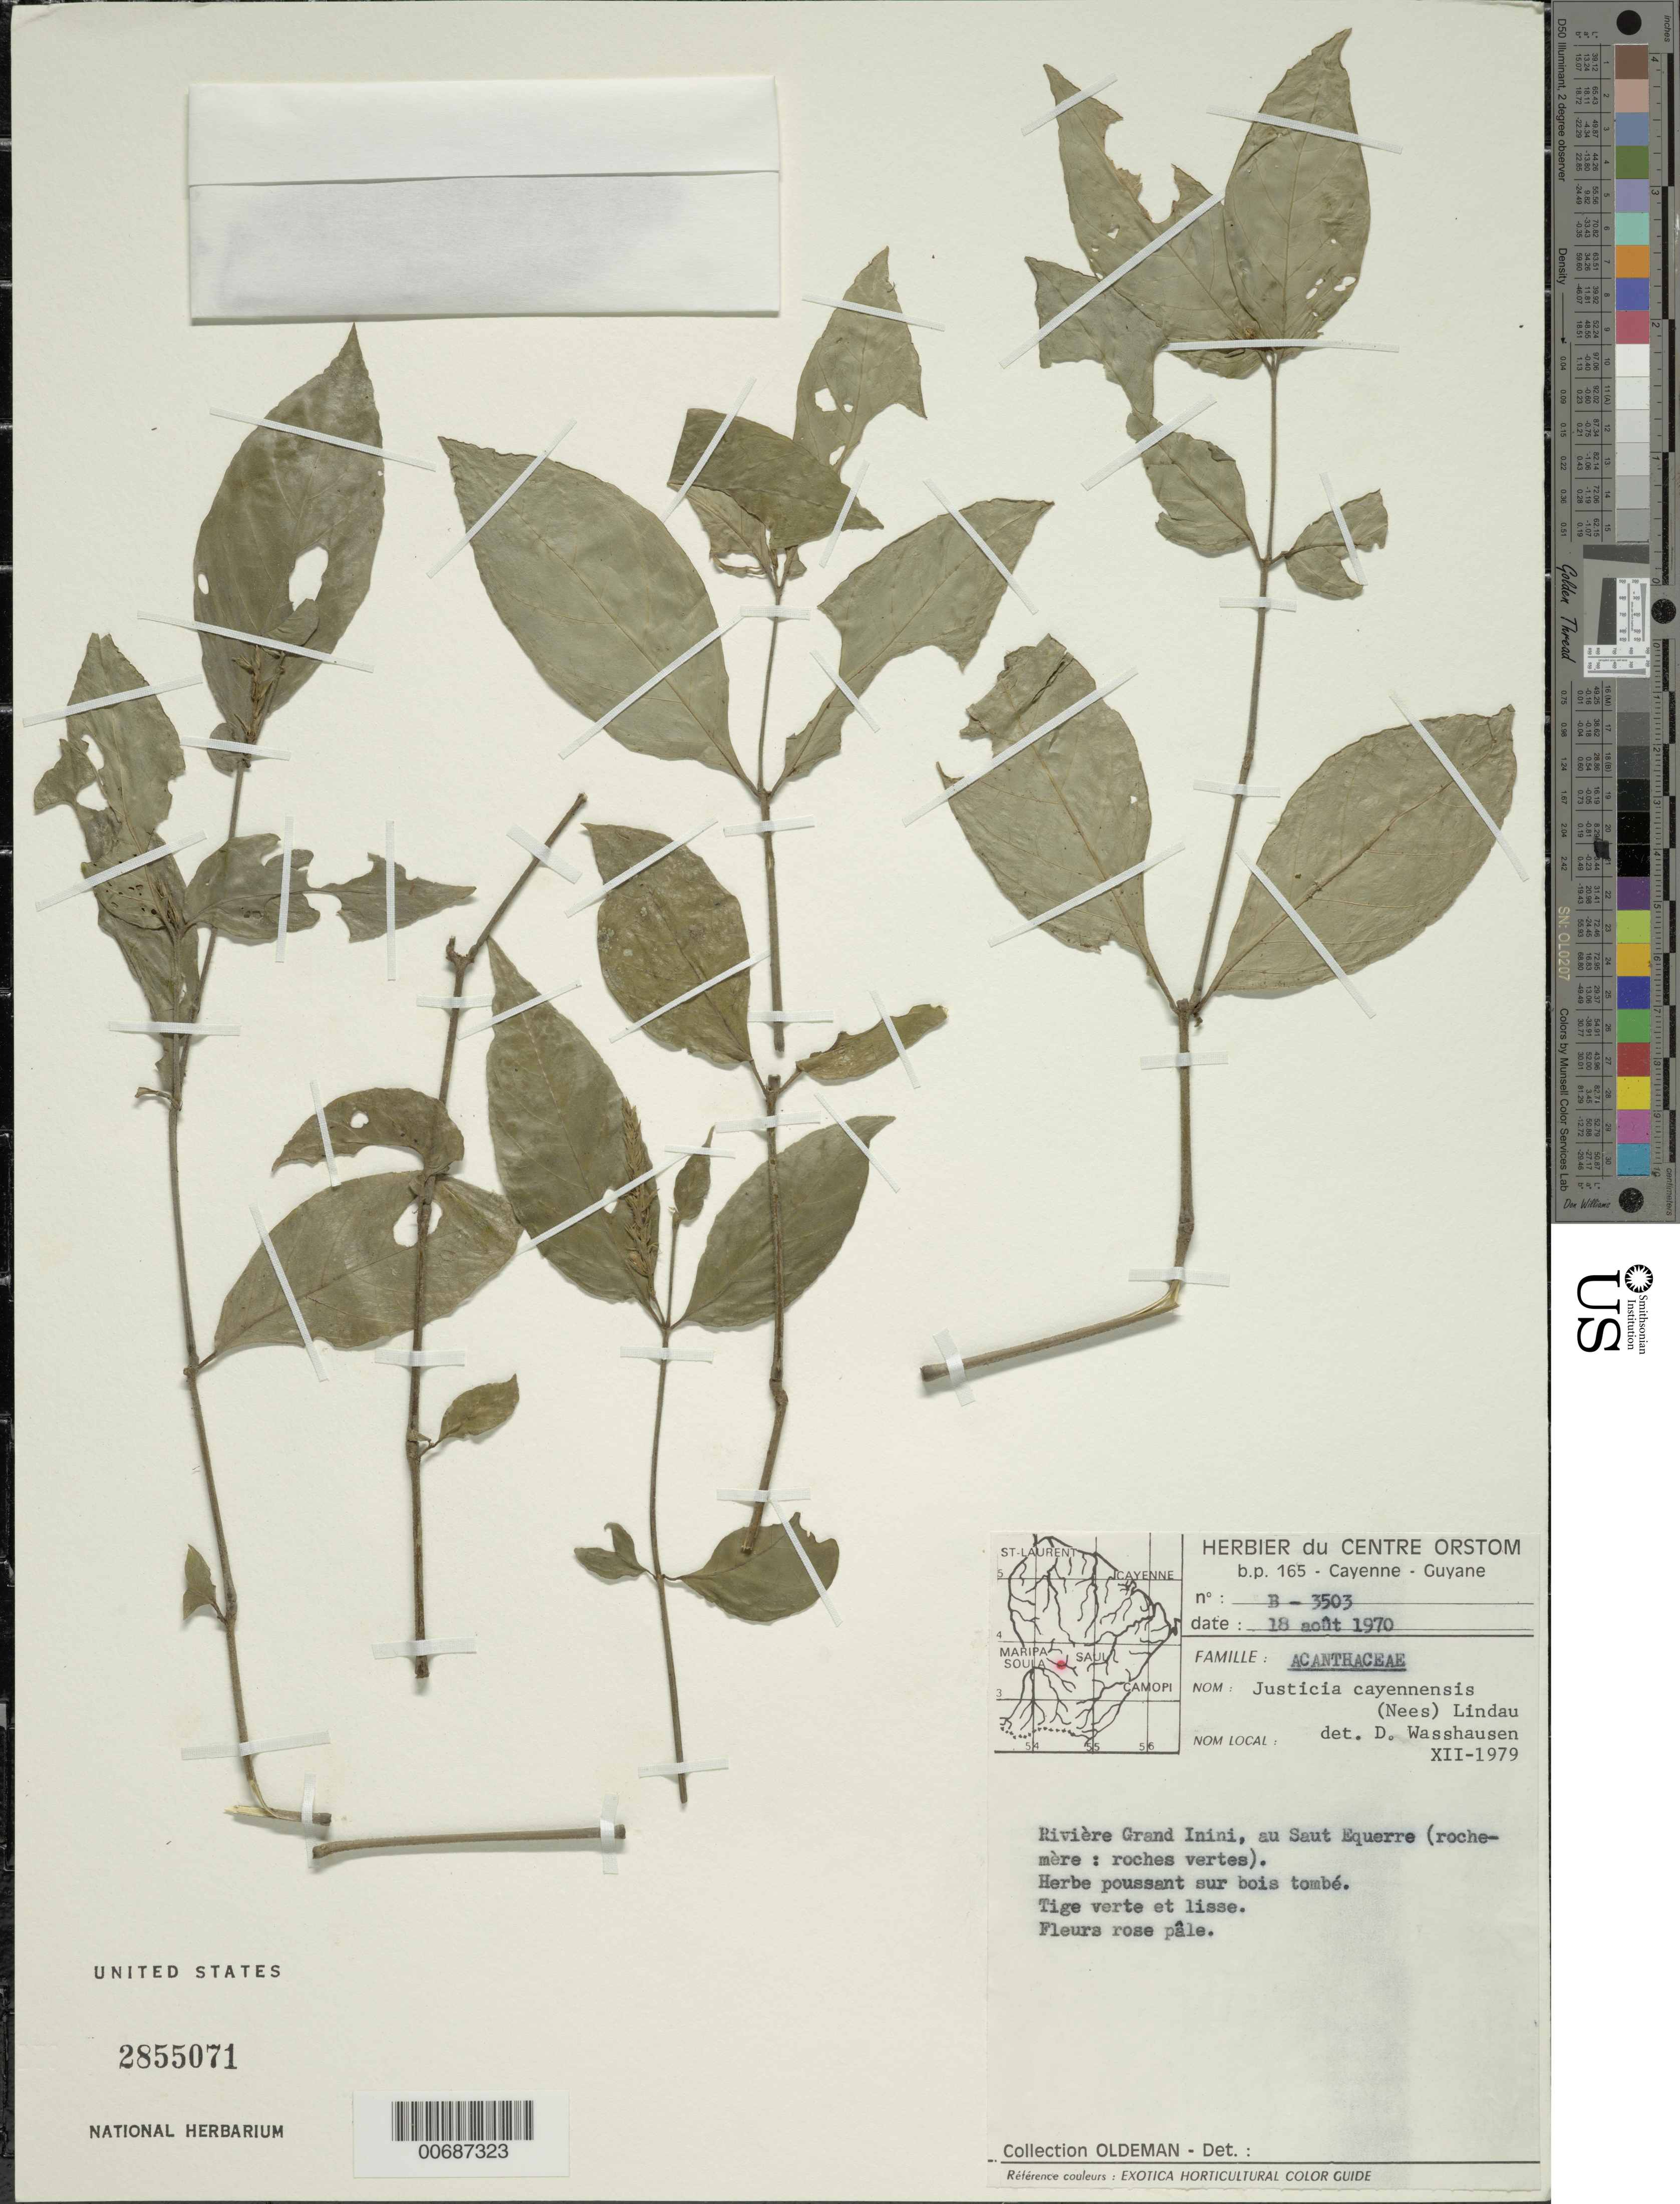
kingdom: Plantae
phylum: Tracheophyta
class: Magnoliopsida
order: Lamiales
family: Acanthaceae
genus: Justicia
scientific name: Justicia cayennensis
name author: (Nees) Lindau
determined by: Wasshausen, Dieter C., (BOT), Smithsonian Institution - National Museum of Natural History (UNITED STATES)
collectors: R. Oldeman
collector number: T 3503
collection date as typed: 18-Aug-70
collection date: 1970-08-18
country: French Guiana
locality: Rivière Grand Inini, saut Equerre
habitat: On dead wood; roche-dmere; roches vertes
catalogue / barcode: US 2855071